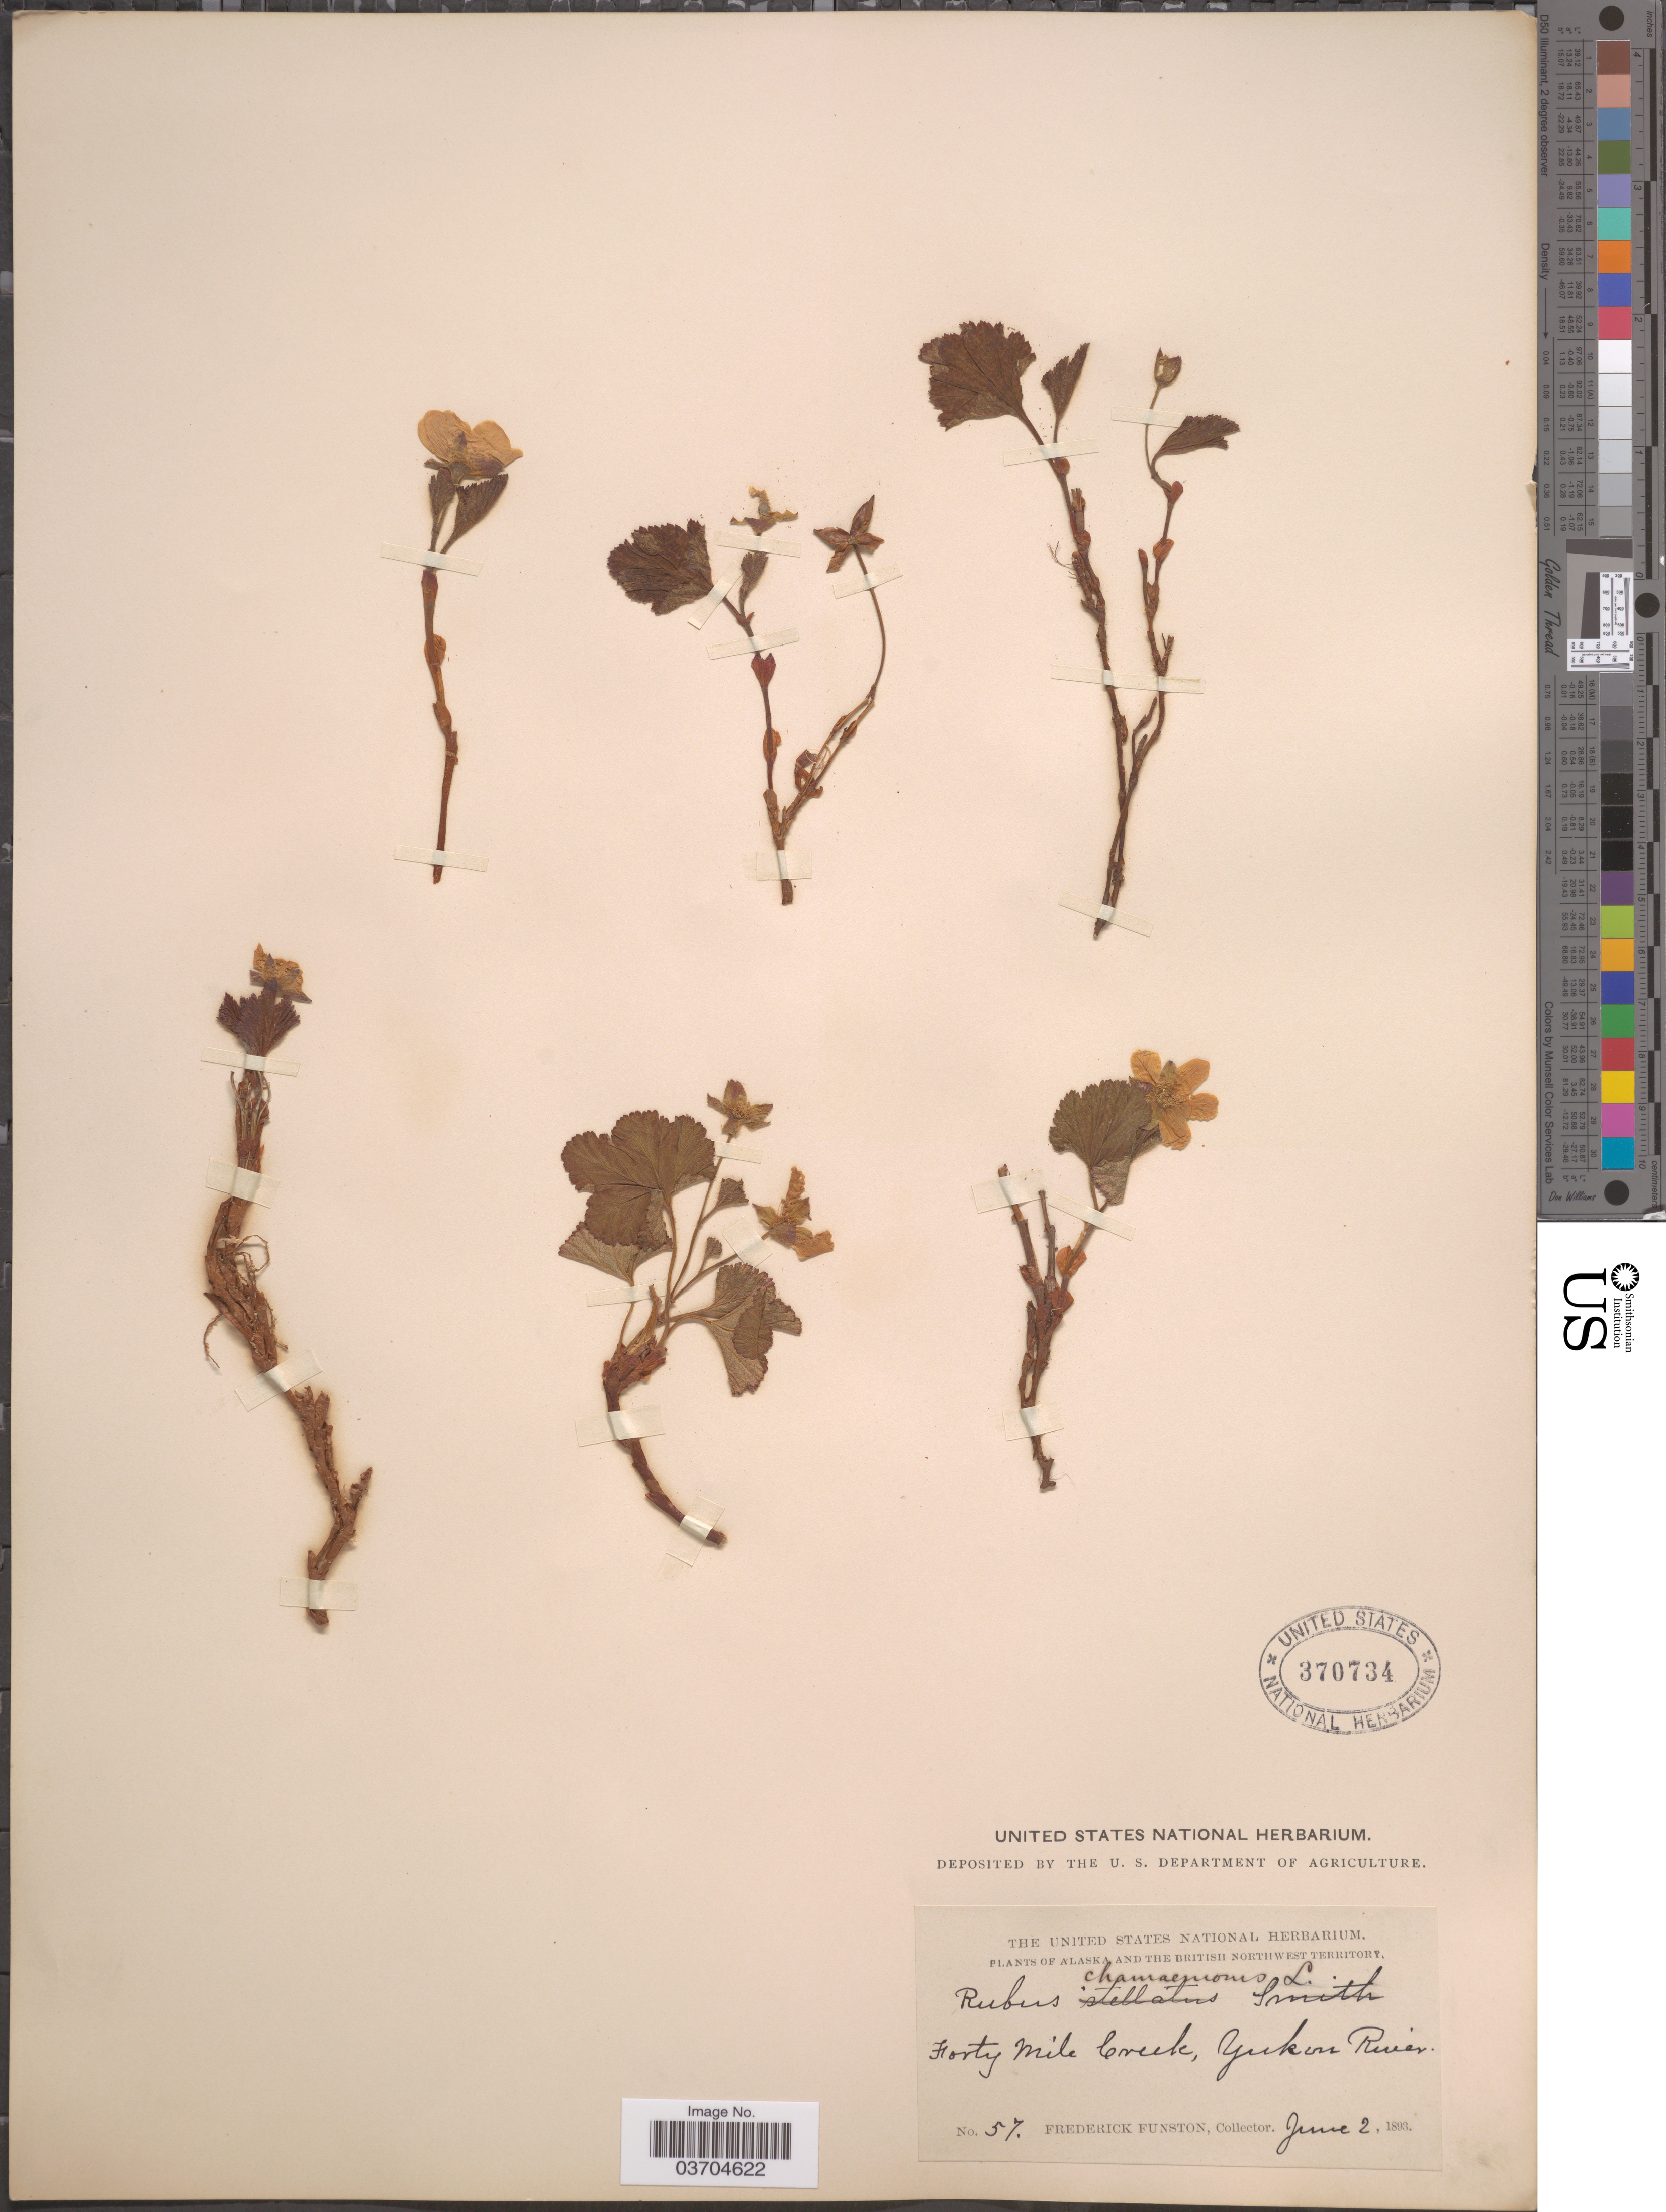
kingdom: Plantae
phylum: Tracheophyta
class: Magnoliopsida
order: Rosales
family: Rosaceae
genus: Rubus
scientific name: Rubus chamaemorus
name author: L.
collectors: F. Funston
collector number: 57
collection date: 1893-06-02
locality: Alaska and the British Northwest Territories. Forty Mile Creek, Yukon River.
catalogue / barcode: US 370734